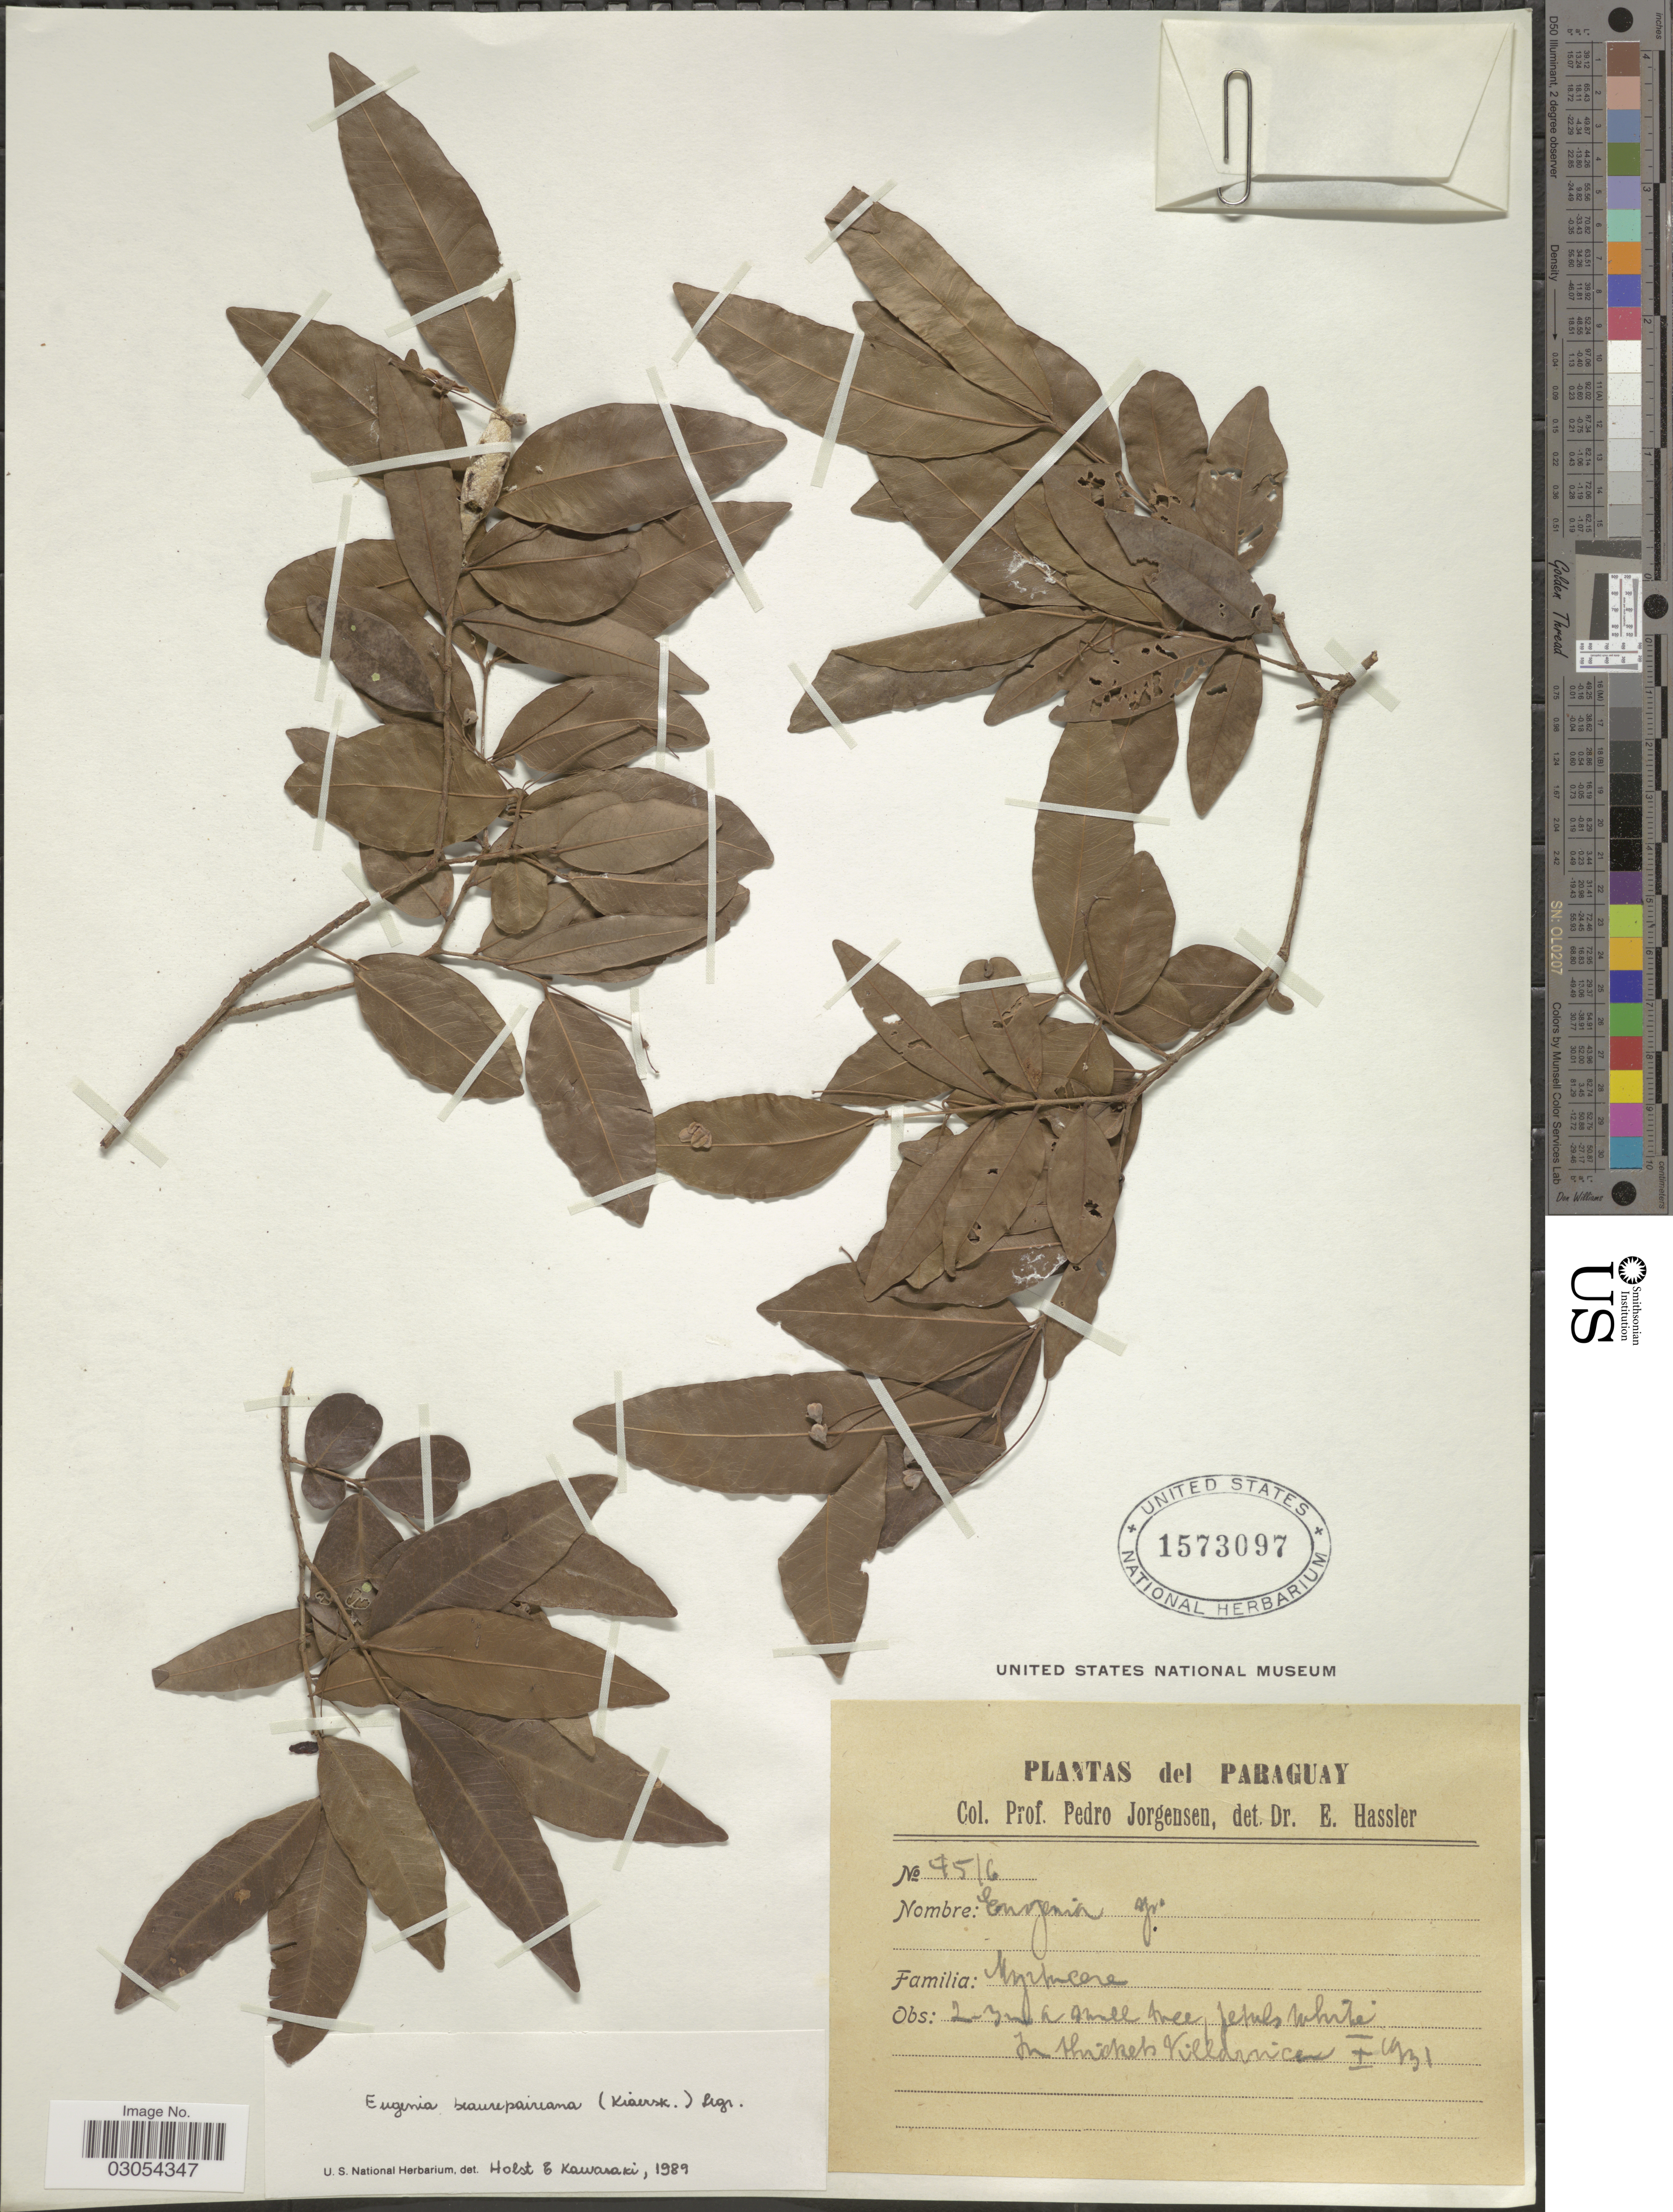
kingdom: Plantae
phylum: Tracheophyta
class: Magnoliopsida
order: Myrtales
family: Myrtaceae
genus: Eugenia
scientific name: Eugenia ternatifolia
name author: Cambess.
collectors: P. Jörgensen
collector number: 4516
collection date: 1931-10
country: Paraguay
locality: In thickets Villarica.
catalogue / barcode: US 1573097